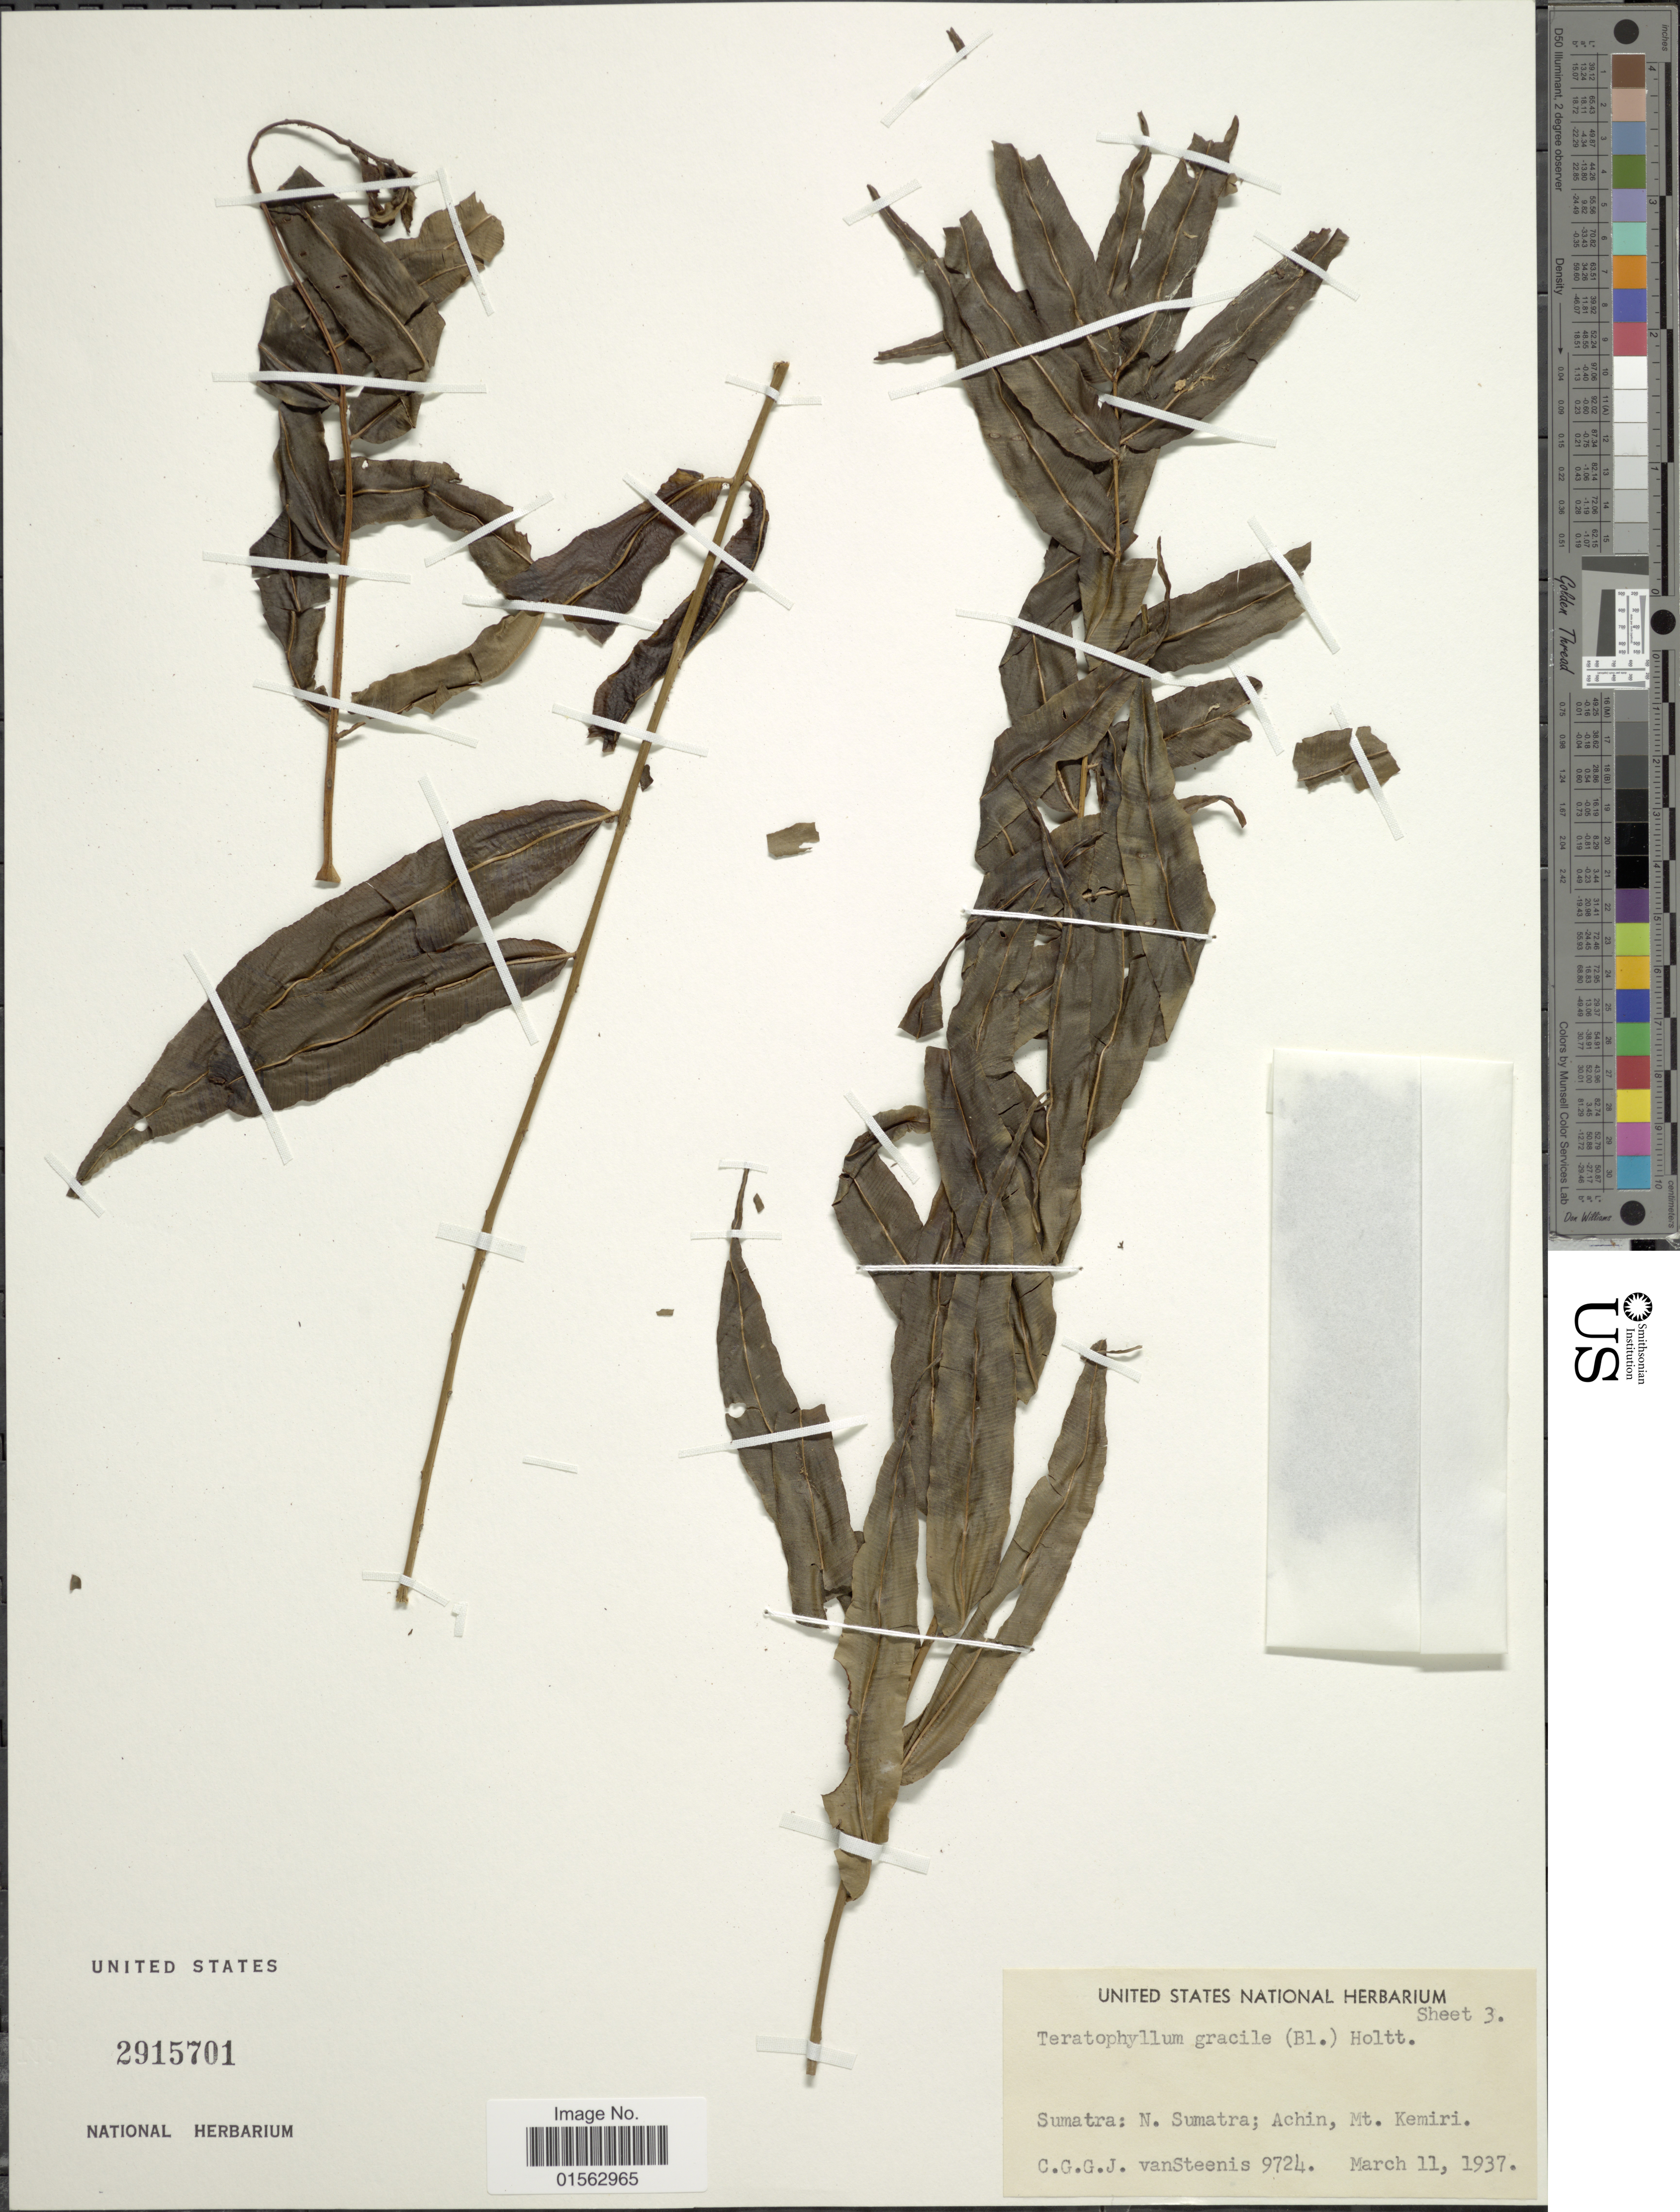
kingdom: Plantae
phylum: Tracheophyta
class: Polypodiopsida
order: Polypodiales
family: Dryopteridaceae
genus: Teratophyllum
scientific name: Teratophyllum gracile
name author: (Blume) Holttum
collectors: C. G. van Steenis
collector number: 9724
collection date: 1937-03-11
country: Indonesia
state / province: Sumatra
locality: N. Sumatra; Achin, Mt. Kemiri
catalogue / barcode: US 2915701